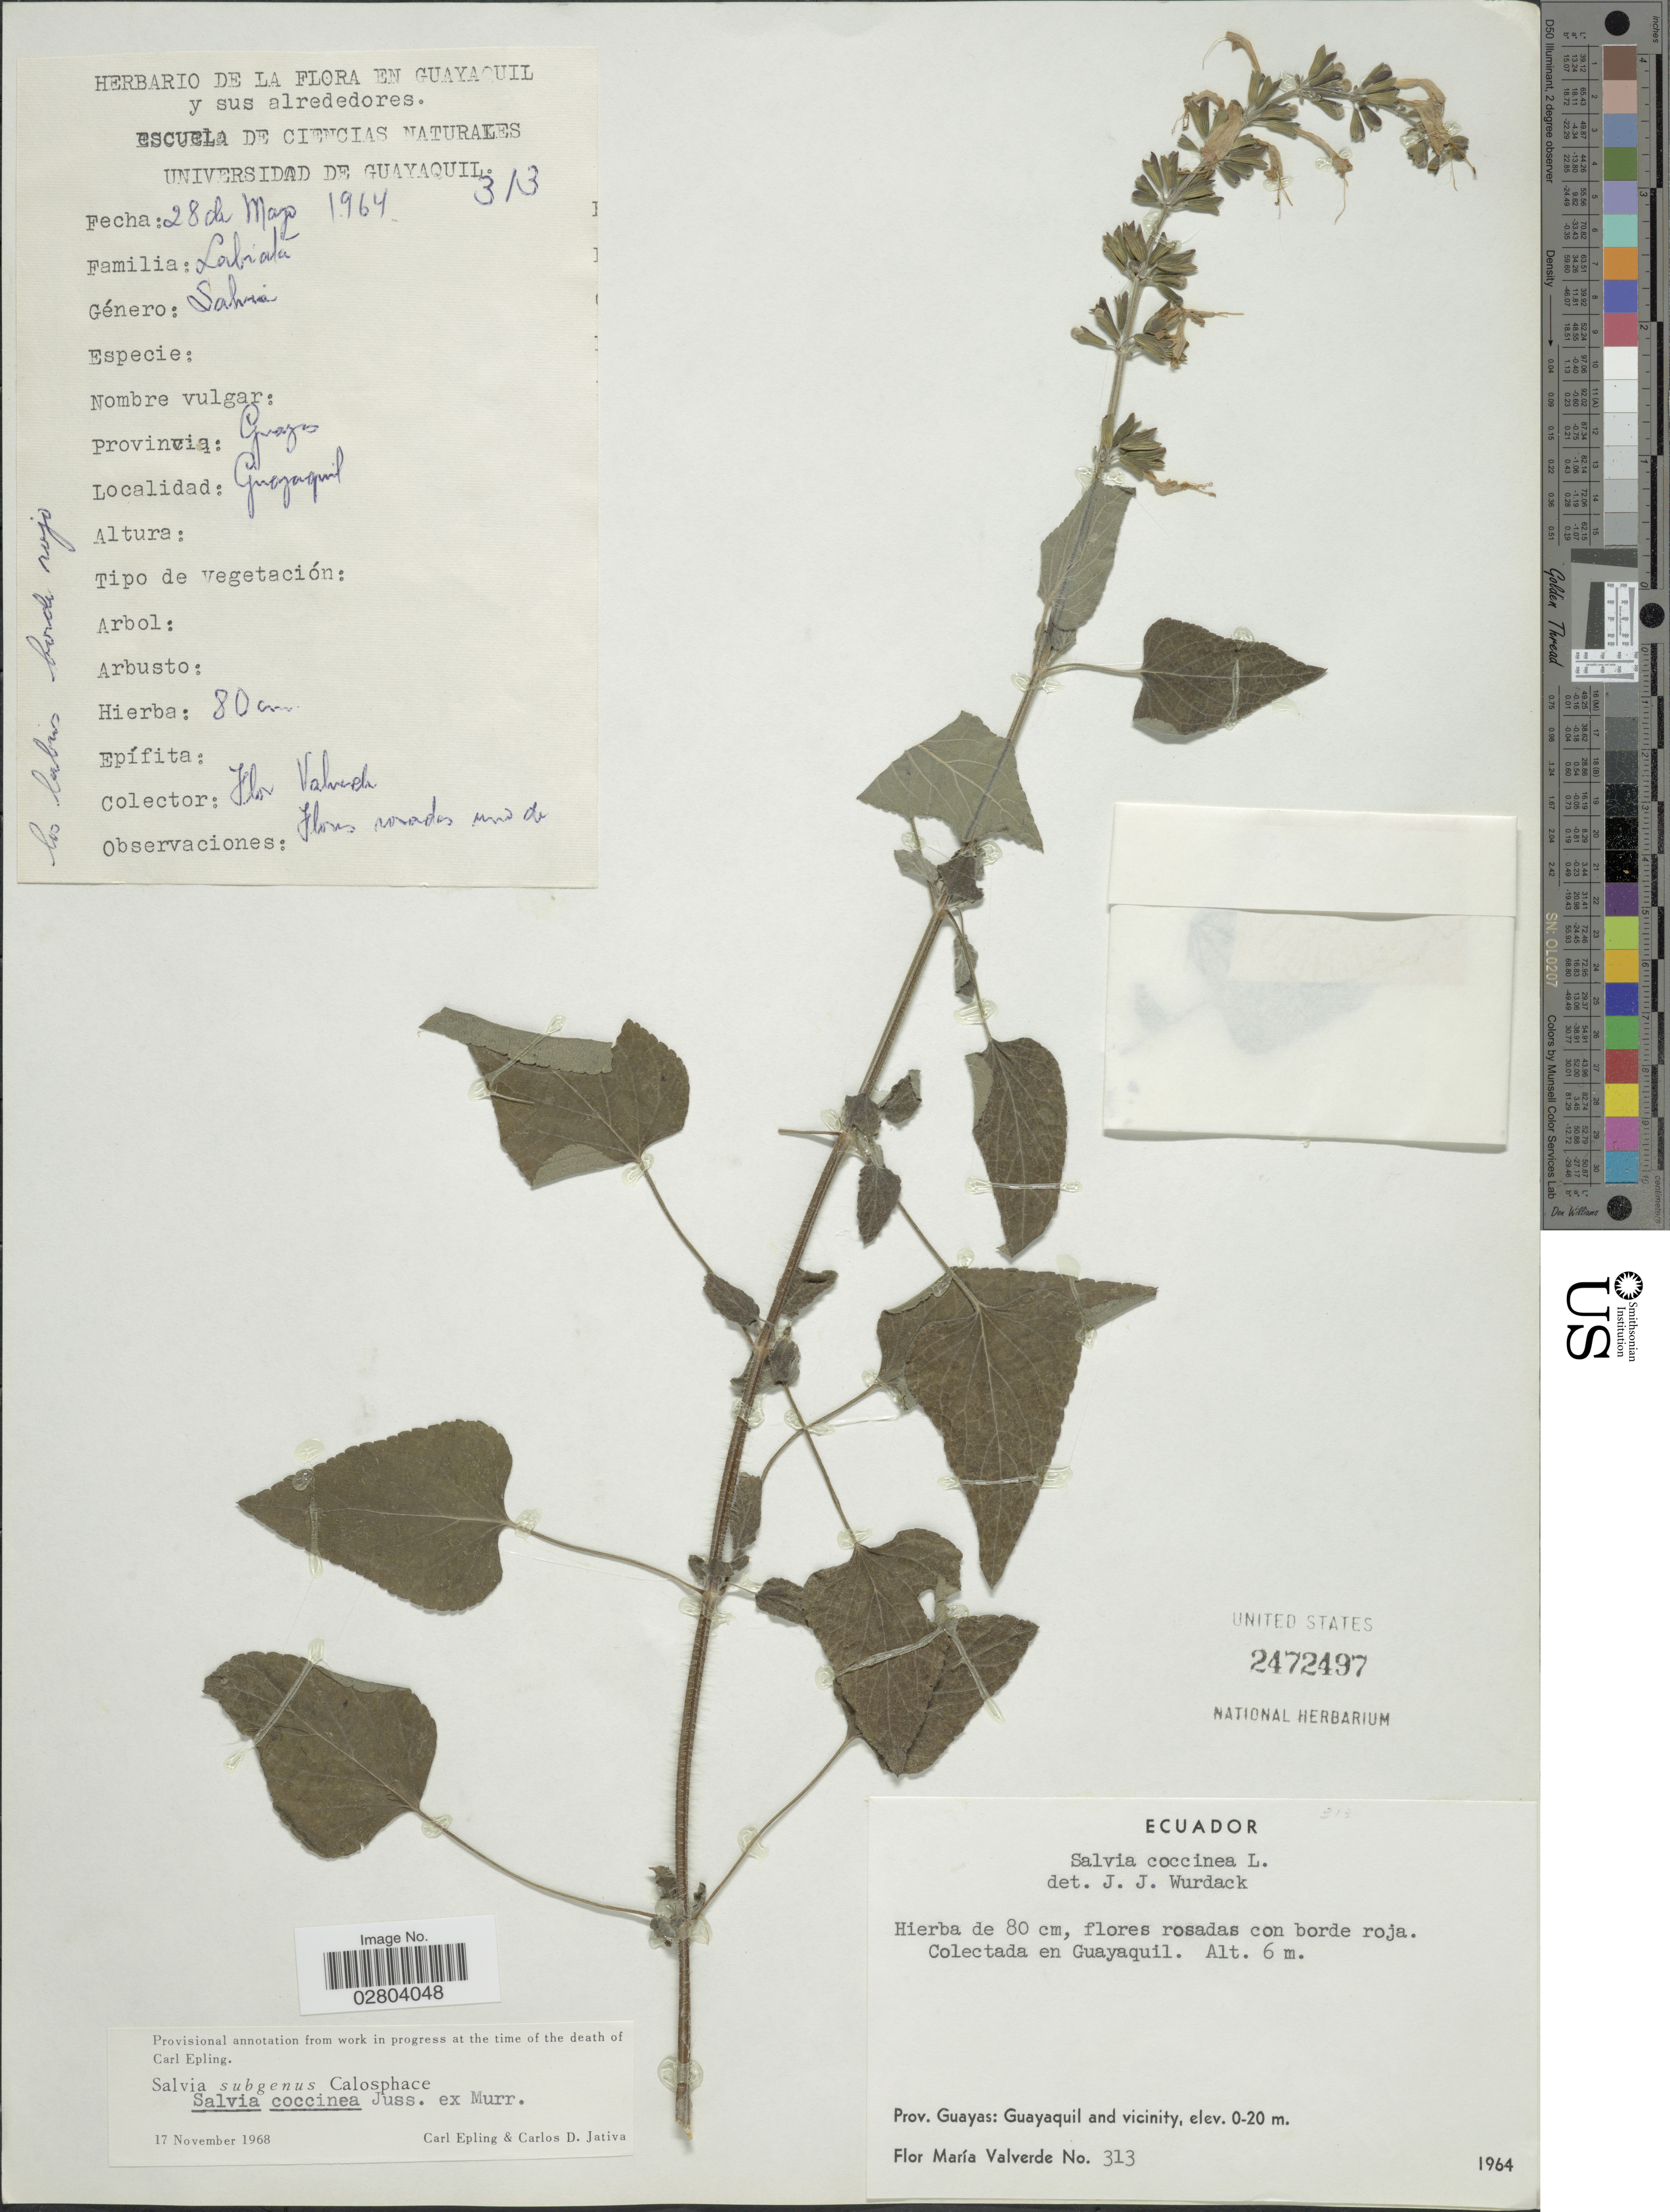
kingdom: Plantae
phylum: Tracheophyta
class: Magnoliopsida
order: Lamiales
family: Lamiaceae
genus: Salvia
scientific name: Salvia coccinea 'Naples Lavender'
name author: L. f. ex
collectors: F. M. Valverde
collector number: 313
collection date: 1964-05-28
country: Ecuador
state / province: Guayas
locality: Guayaquil and vicinity.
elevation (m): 6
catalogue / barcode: US 2472497